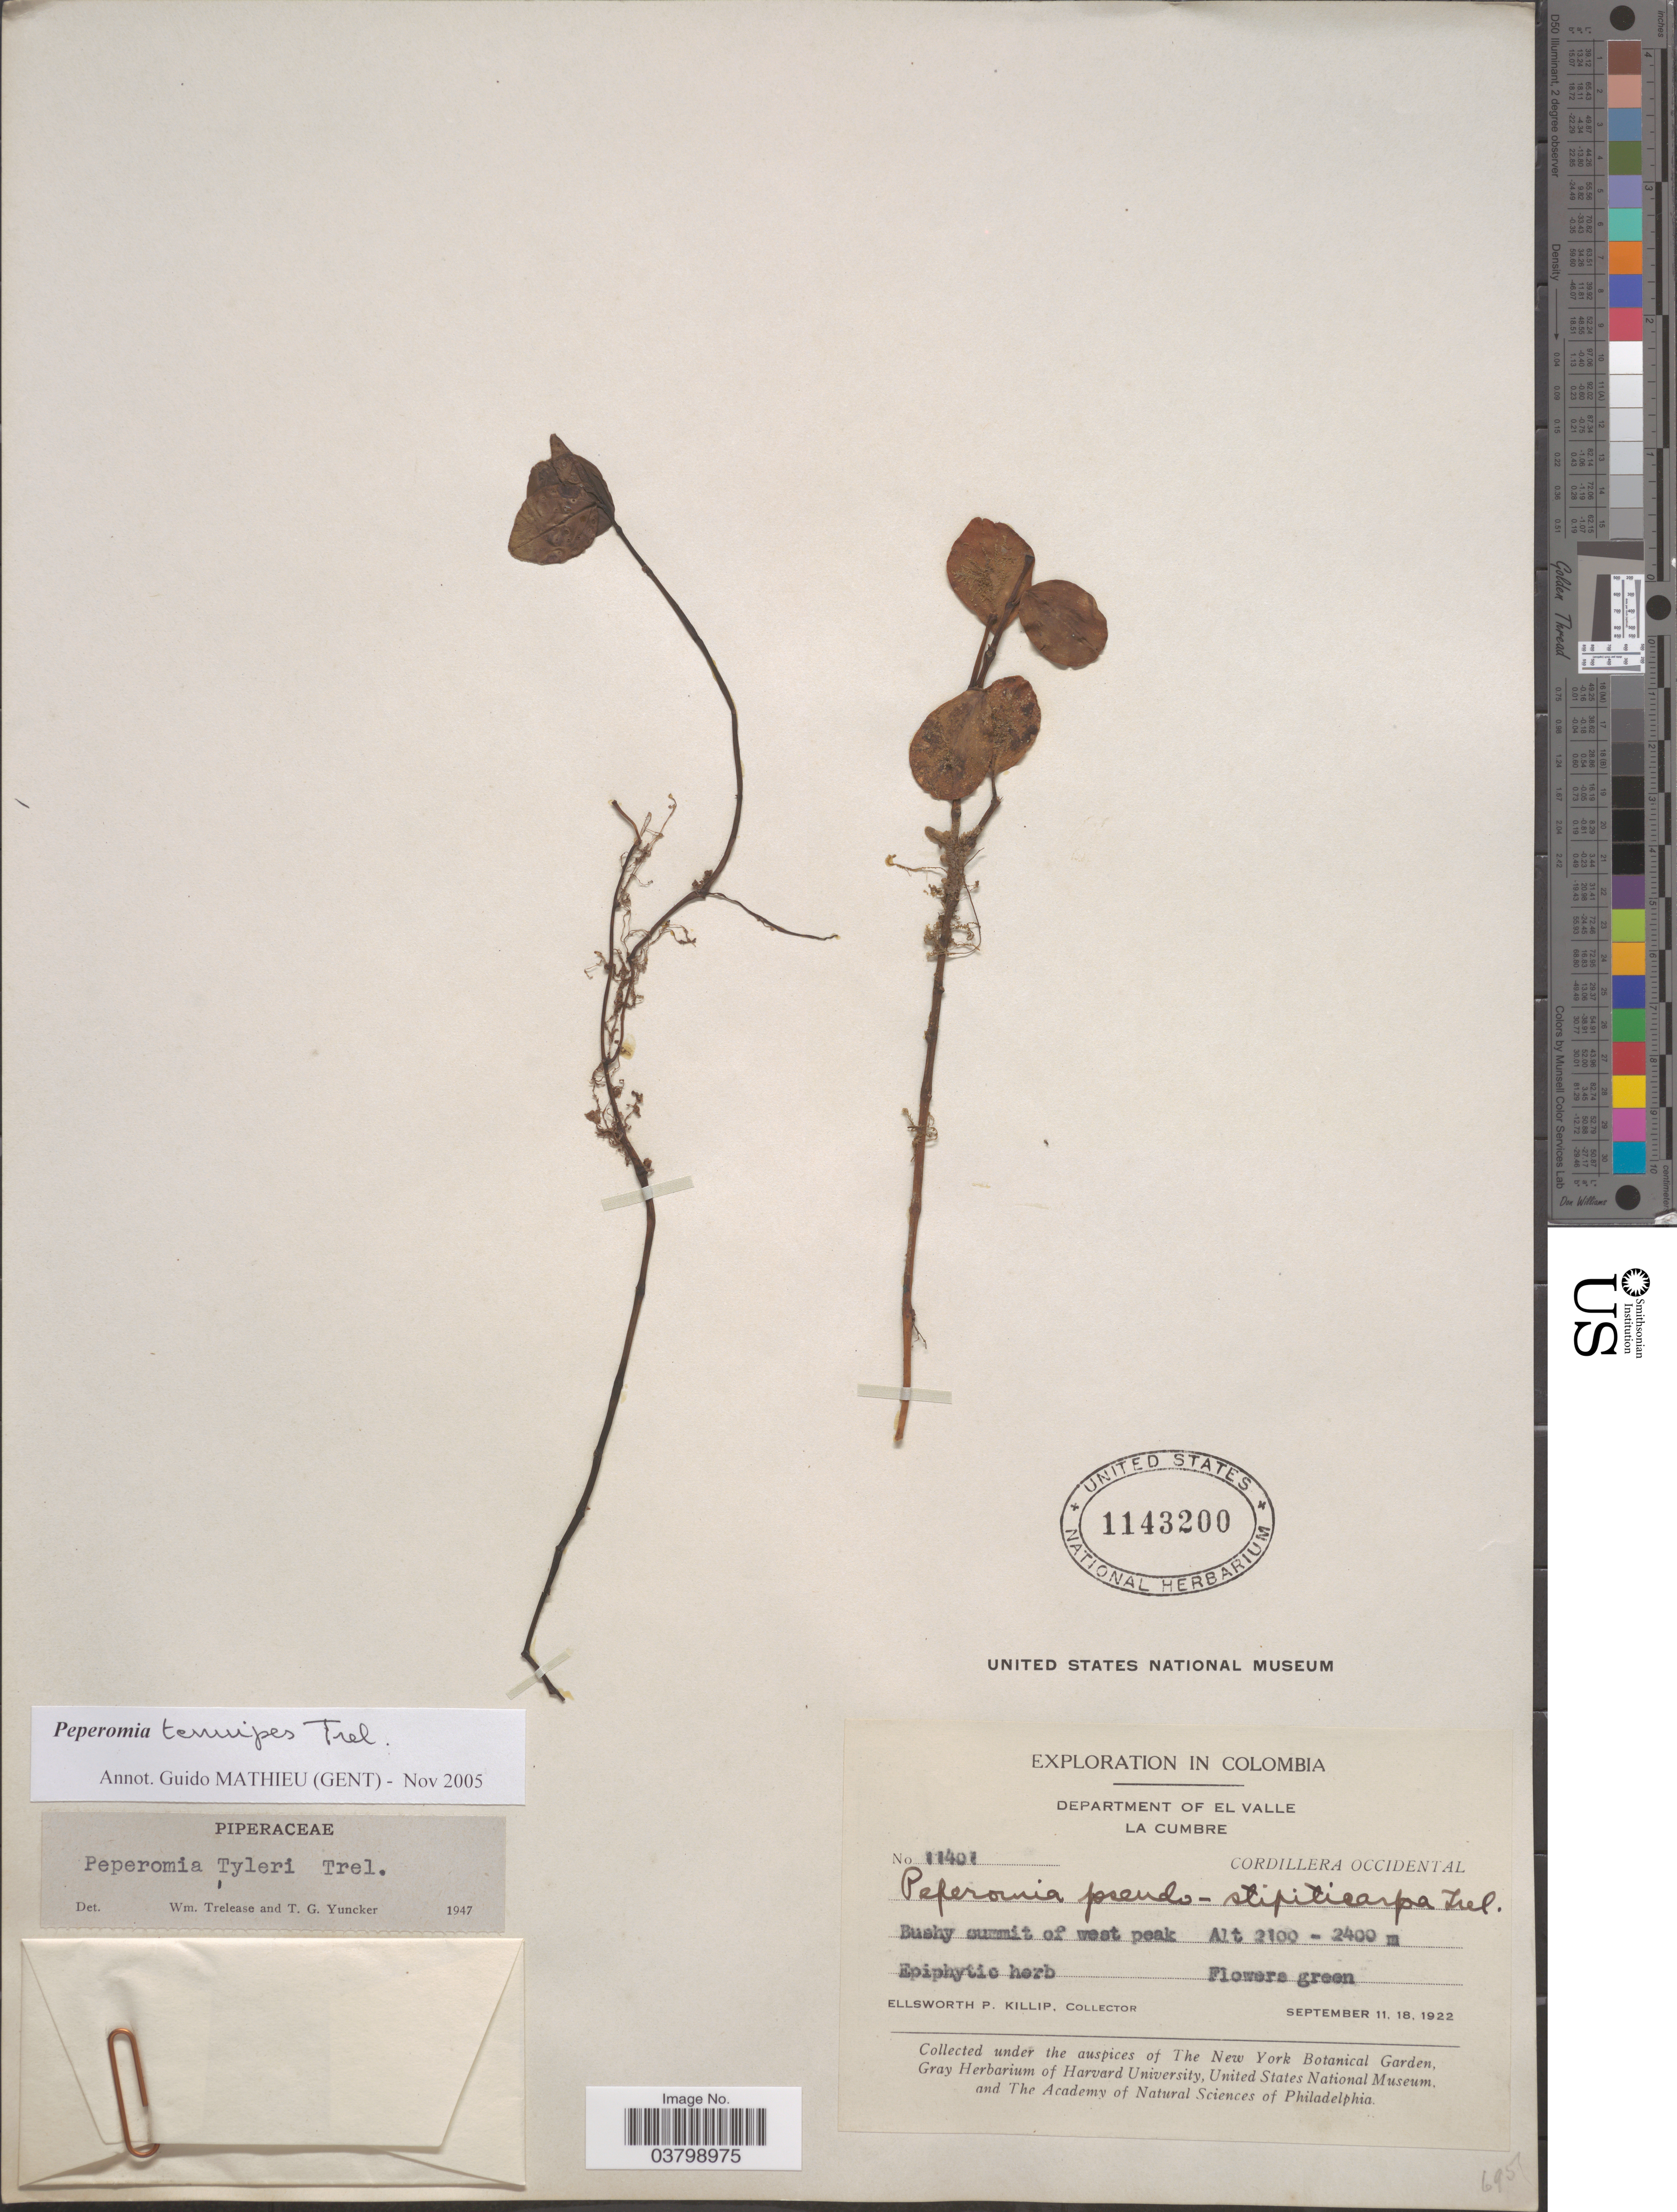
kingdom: Plantae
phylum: Tracheophyta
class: Magnoliopsida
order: Piperales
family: Piperaceae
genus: Peperomia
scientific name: Peperomia tyleri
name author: Trel.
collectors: E. P. Killip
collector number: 11401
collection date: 1922-09-11/1922-09-18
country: Colombia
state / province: Valle del Cauca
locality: Department of El Valle. La Cumbre. Cordillera Occidental. Bushy summit of west peak.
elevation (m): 2100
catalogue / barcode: US 1143200